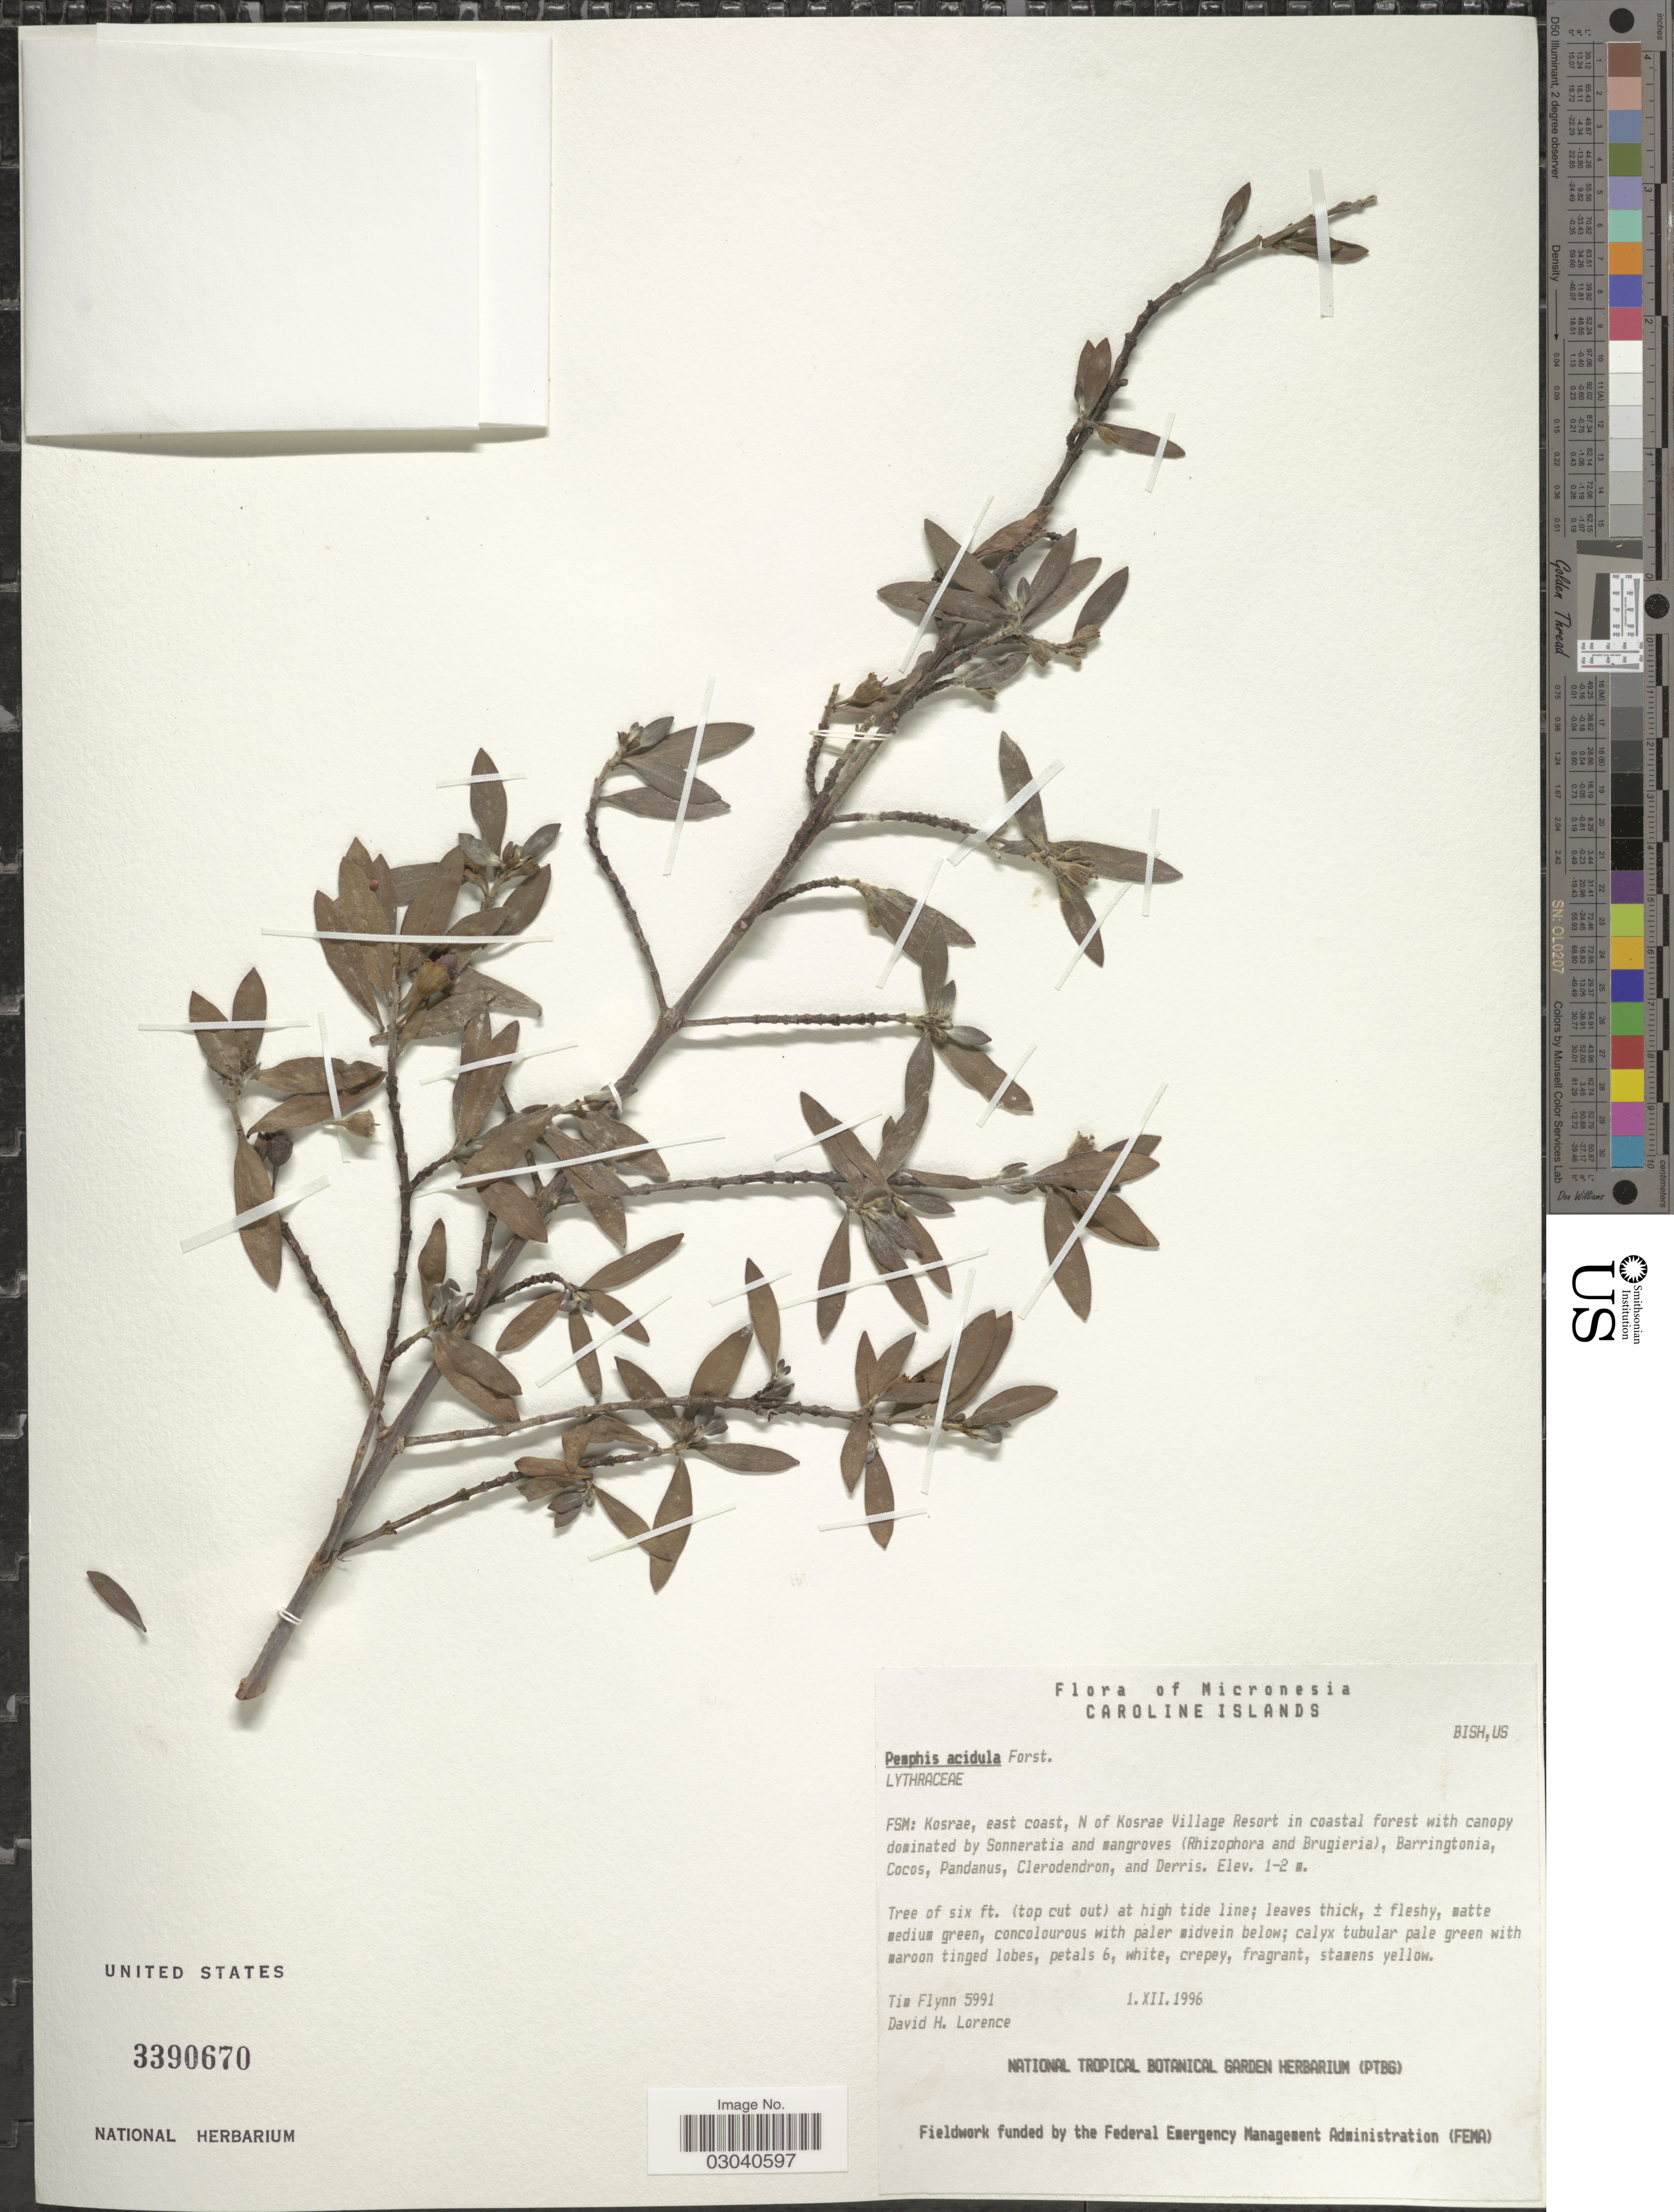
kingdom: Plantae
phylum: Tracheophyta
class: Magnoliopsida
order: Myrtales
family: Lythraceae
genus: Pemphis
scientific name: Pemphis acidula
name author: J.R. Forst. & G. Forst.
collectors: T. Flynn & D. Lorence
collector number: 5991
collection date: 1996-12-01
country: Micronesia, Federated States of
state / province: Kosrae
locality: Caroline Islands. FSM: east coast, N of Kosrae Resort in coastal forest.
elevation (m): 1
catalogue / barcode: US 3390670